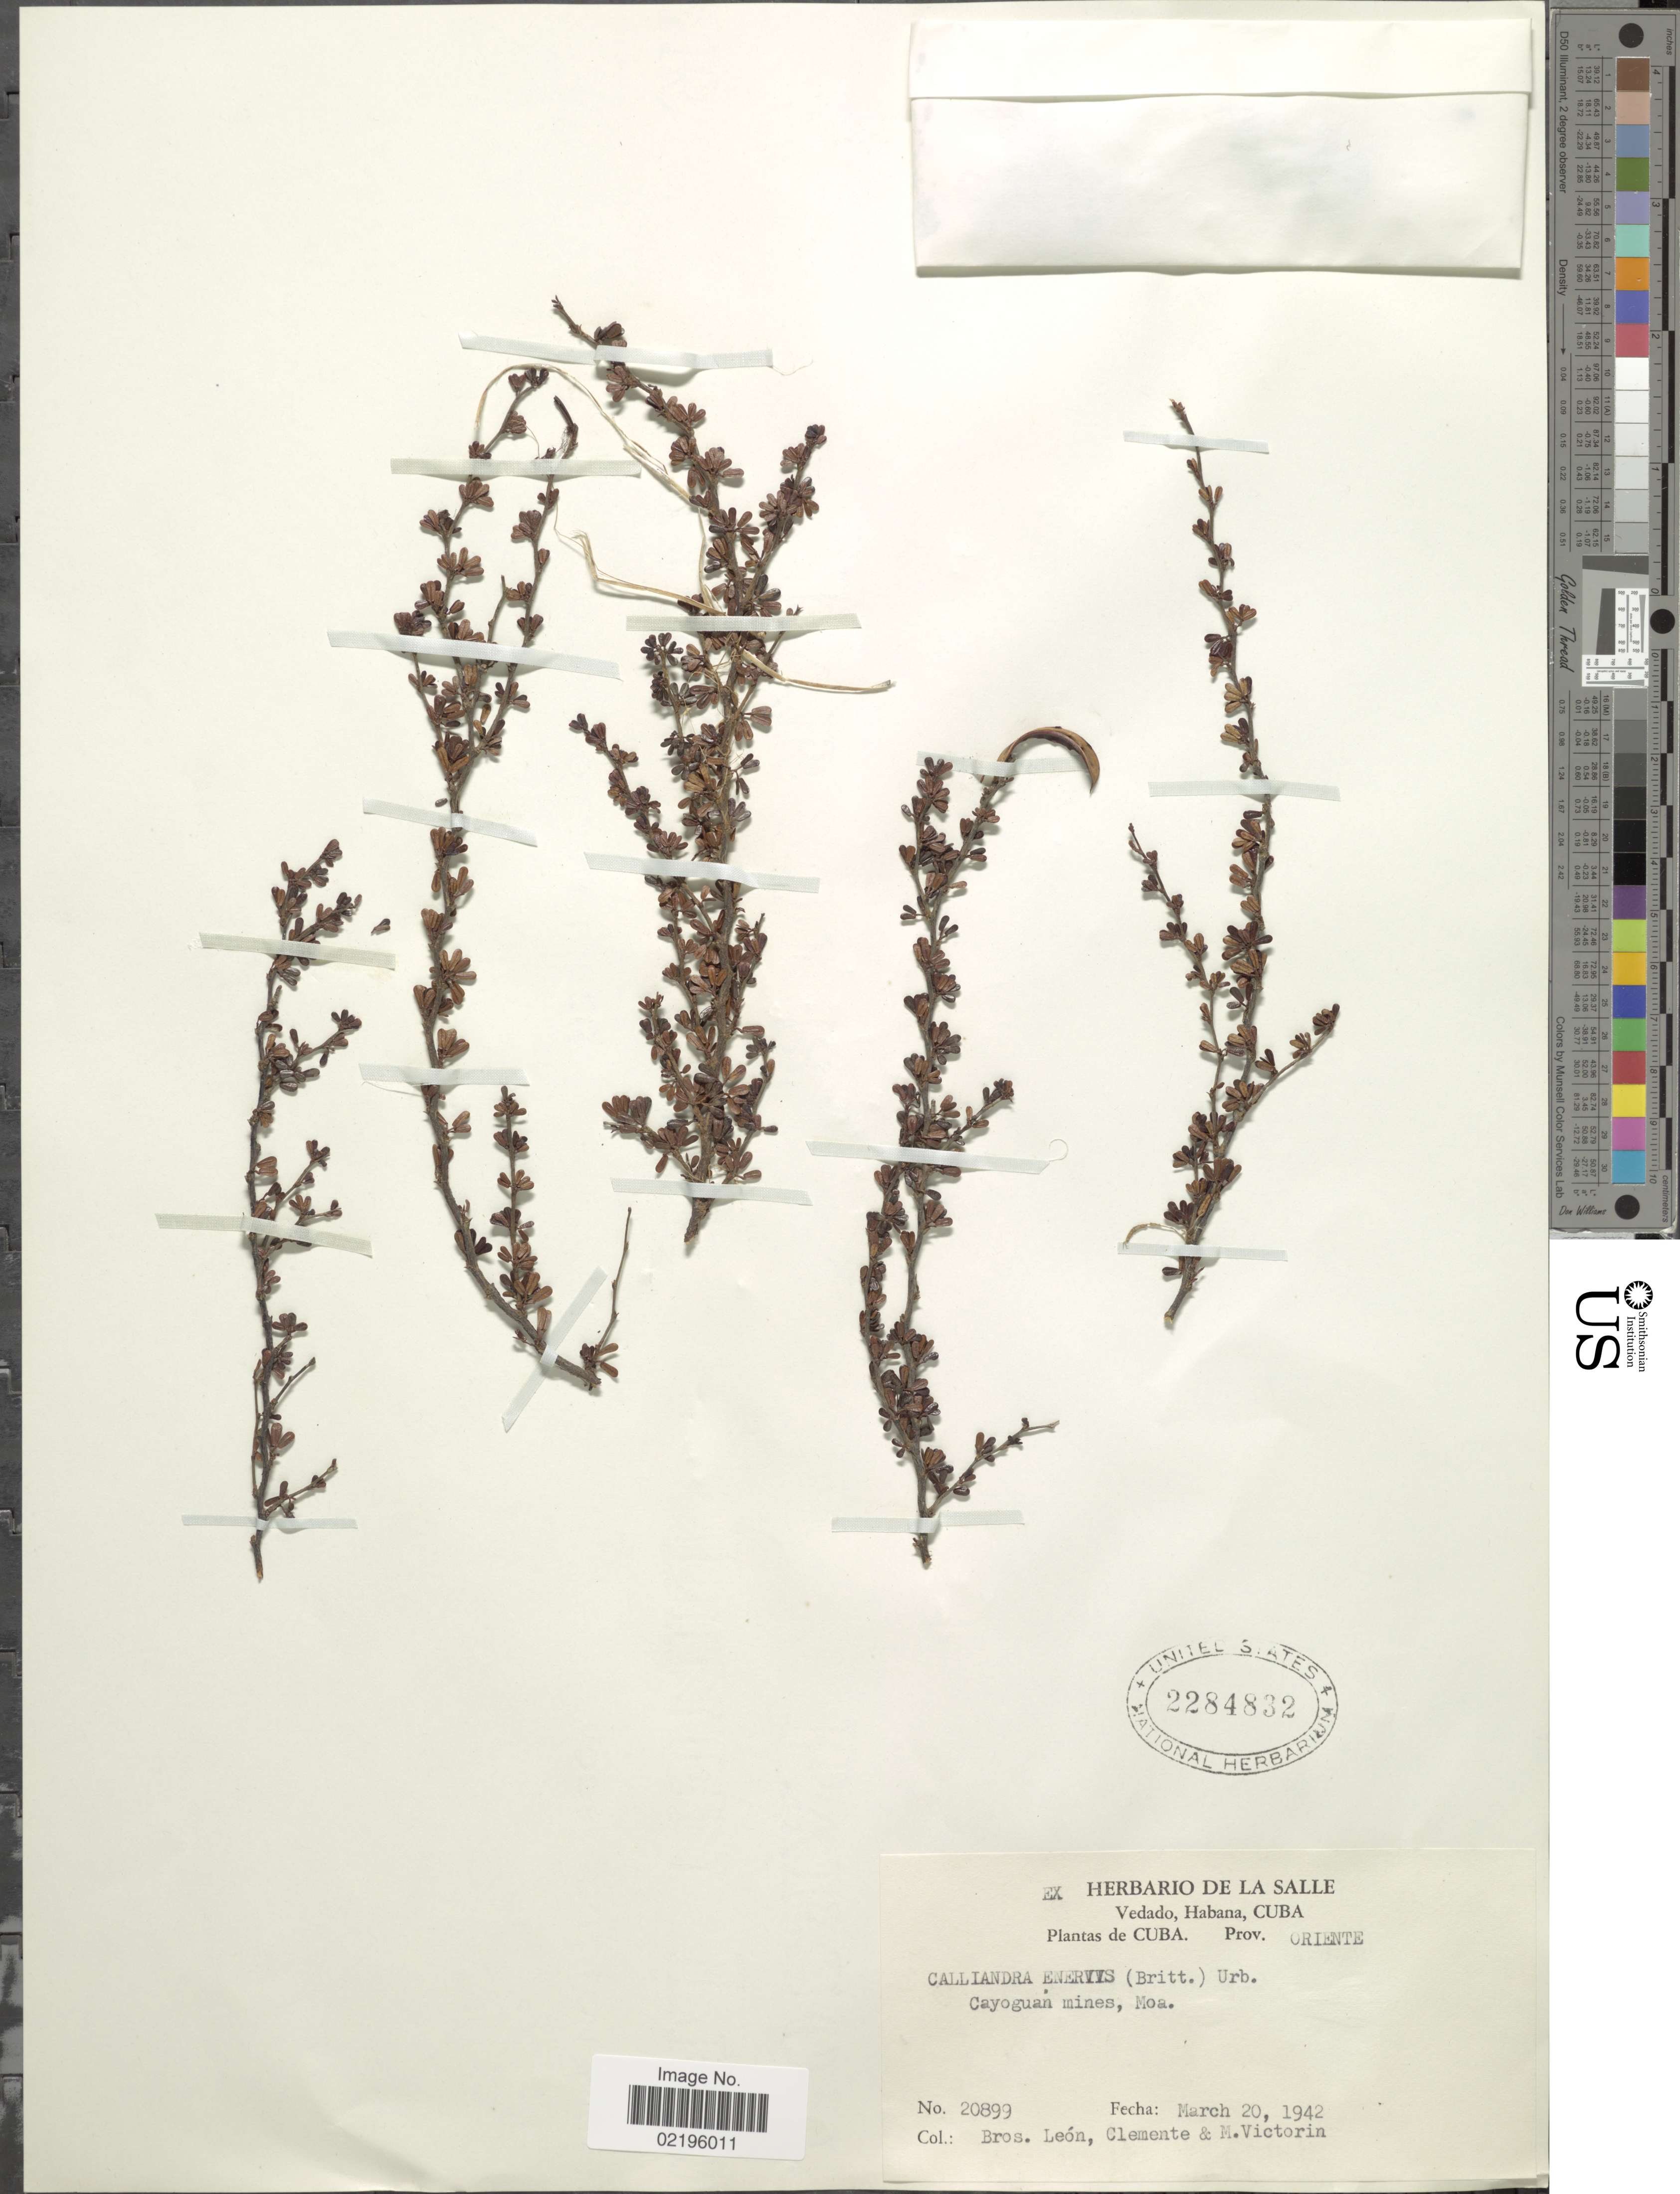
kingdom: Plantae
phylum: Tracheophyta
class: Magnoliopsida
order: Fabales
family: Fabaceae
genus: Calliandra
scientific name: Calliandra enervis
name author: (Britton) Urb.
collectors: Bro. León, Bro. Clemente & Fr. Marie-Victorin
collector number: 20899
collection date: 1942-03-20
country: Cuba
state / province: Oriente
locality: Vedado, Habana. Prov. Oriente. Cayoguan mines, Moa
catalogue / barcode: US 2284832